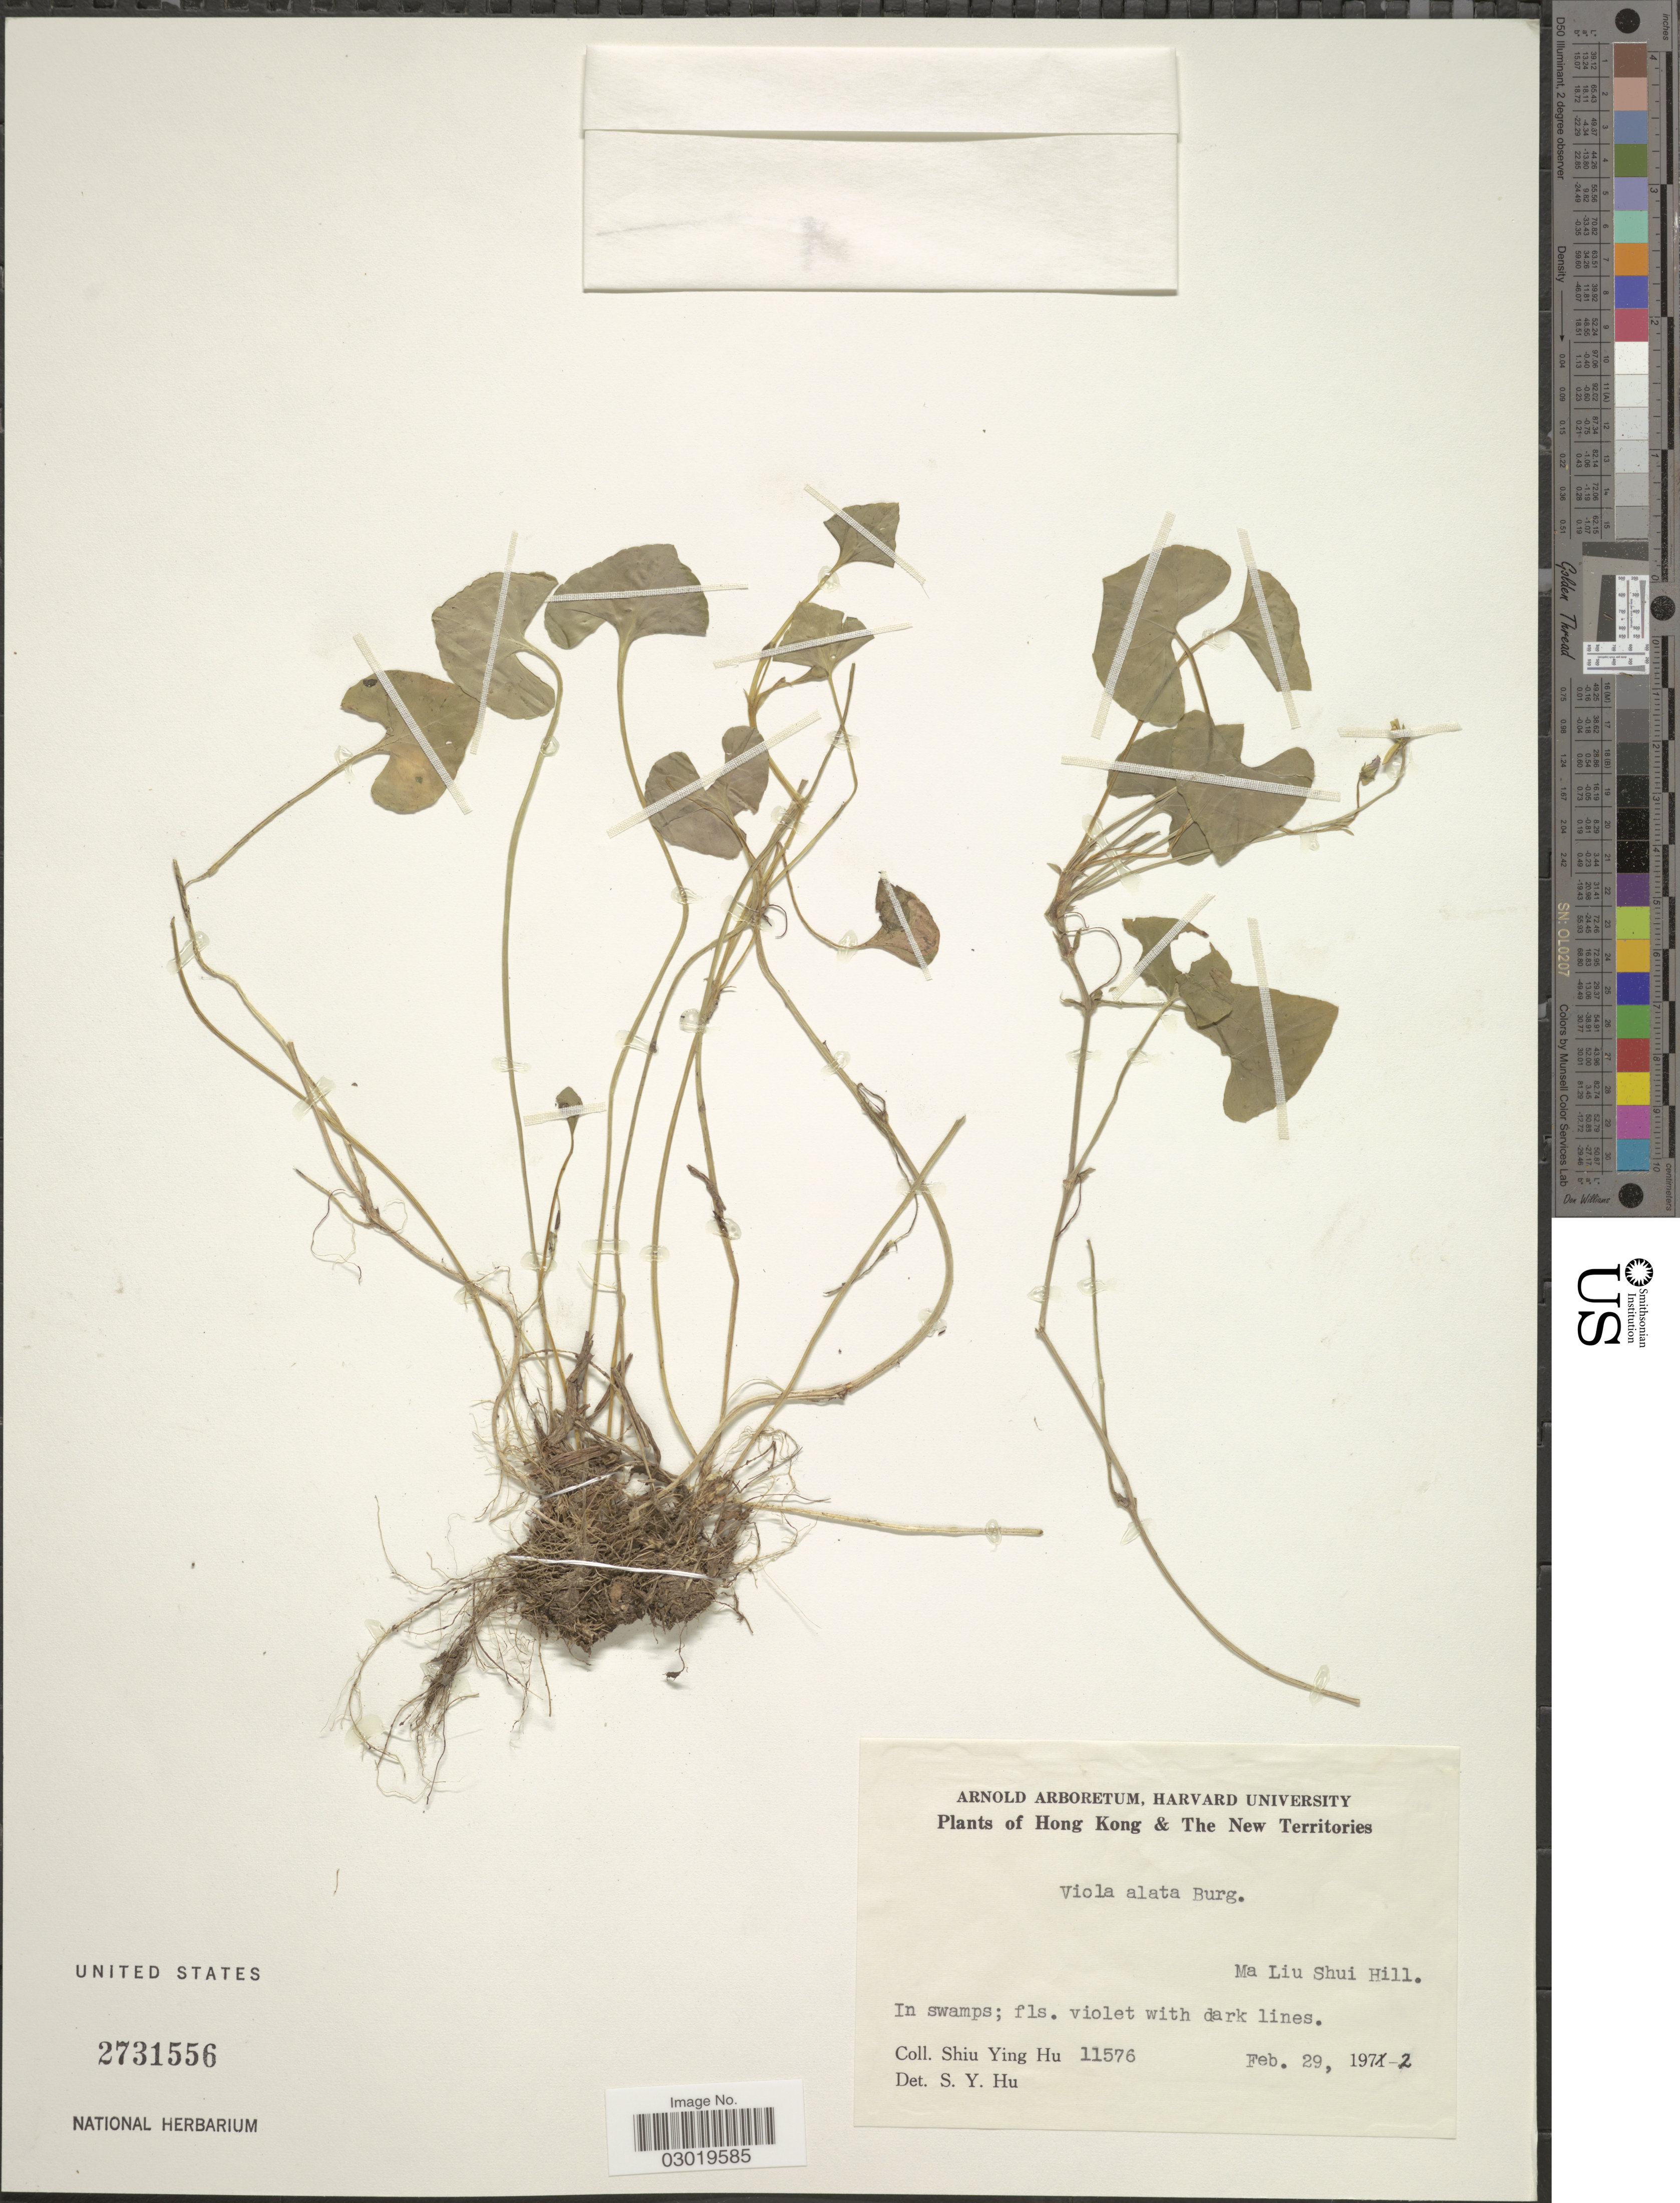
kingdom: Plantae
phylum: Tracheophyta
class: Magnoliopsida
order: Malpighiales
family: Violaceae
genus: Viola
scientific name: Viola alata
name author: Burgersd.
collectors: S. Y. Hu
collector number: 11576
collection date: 1972-02-29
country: China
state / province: Hong Kong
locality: The New Territories, Ma Liu Shui Hill.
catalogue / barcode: US 2731556